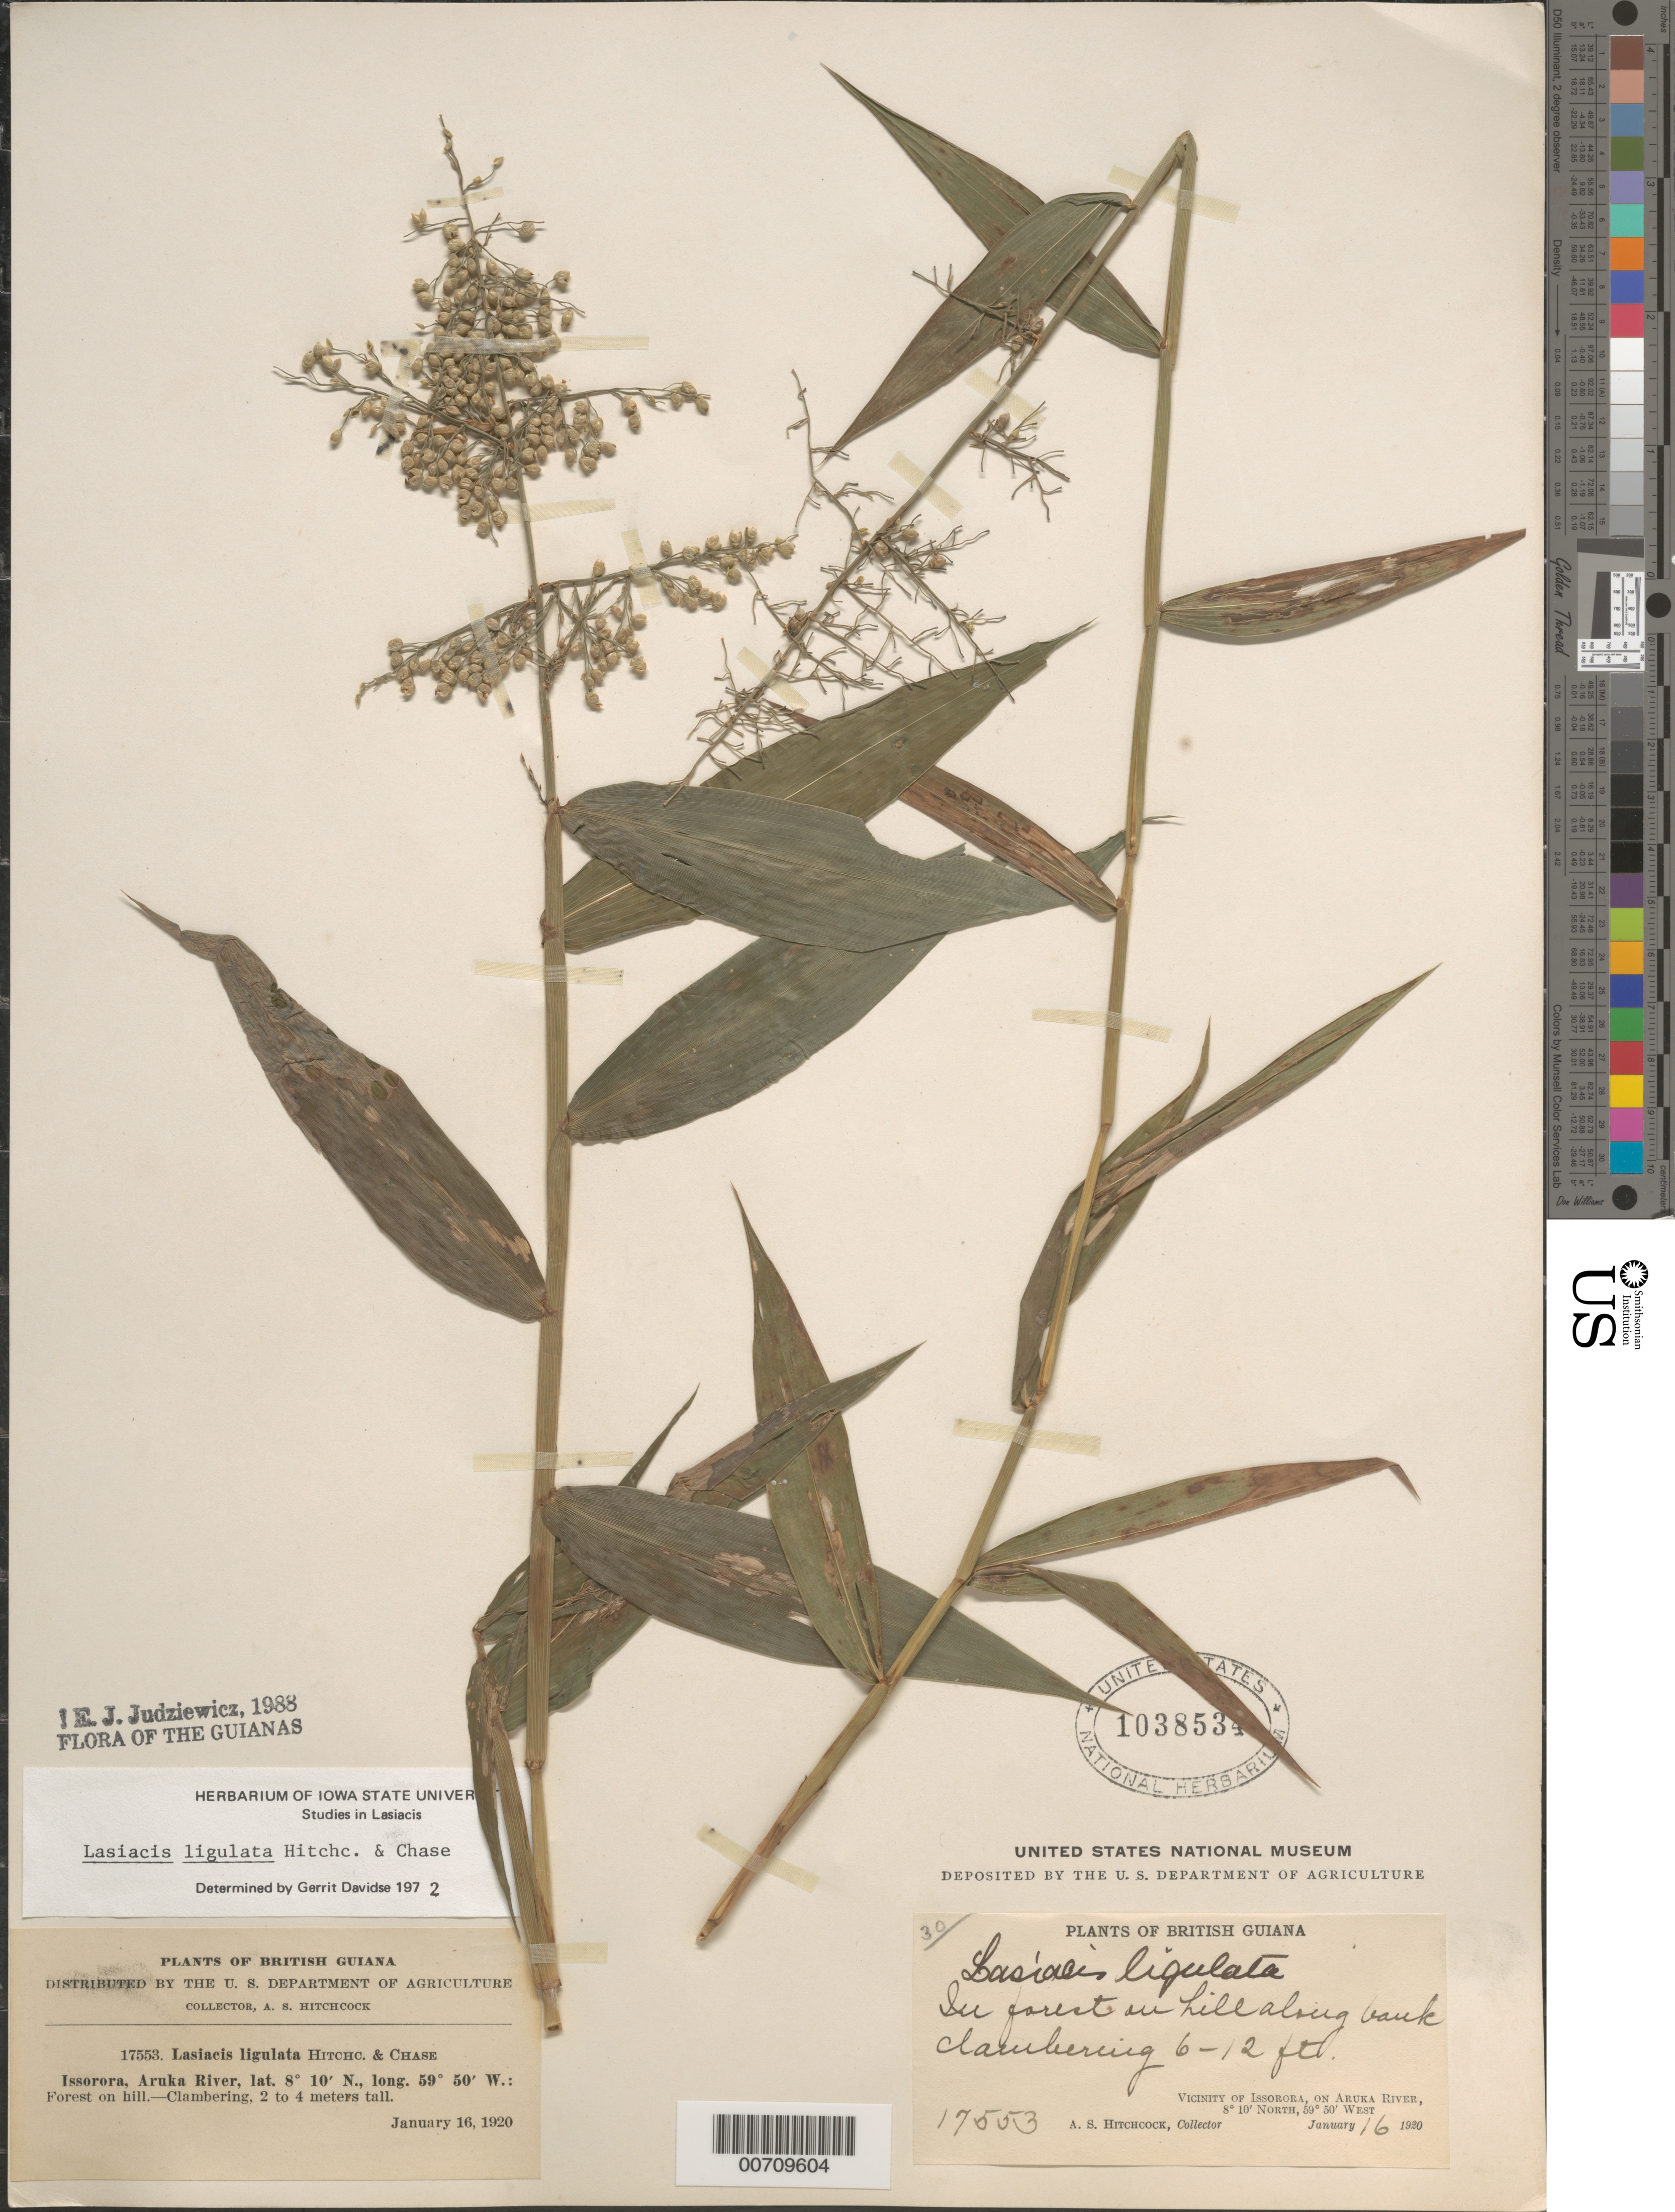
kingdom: Plantae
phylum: Tracheophyta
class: Liliopsida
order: Poales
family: Poaceae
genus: Lasiacis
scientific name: Lasiacis ligulata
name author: Hitchc. & Chase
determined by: Davidse, Gerrit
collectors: A. S. Hitchcock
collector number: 17553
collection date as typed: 16-Jan-20 to 17-Jan-20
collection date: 1920-01-16/1920-01-17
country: Guyana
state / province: Barima-Waini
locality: Issorora, vic of, on the Aruka River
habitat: In forest on hill along bank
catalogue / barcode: US 1038534